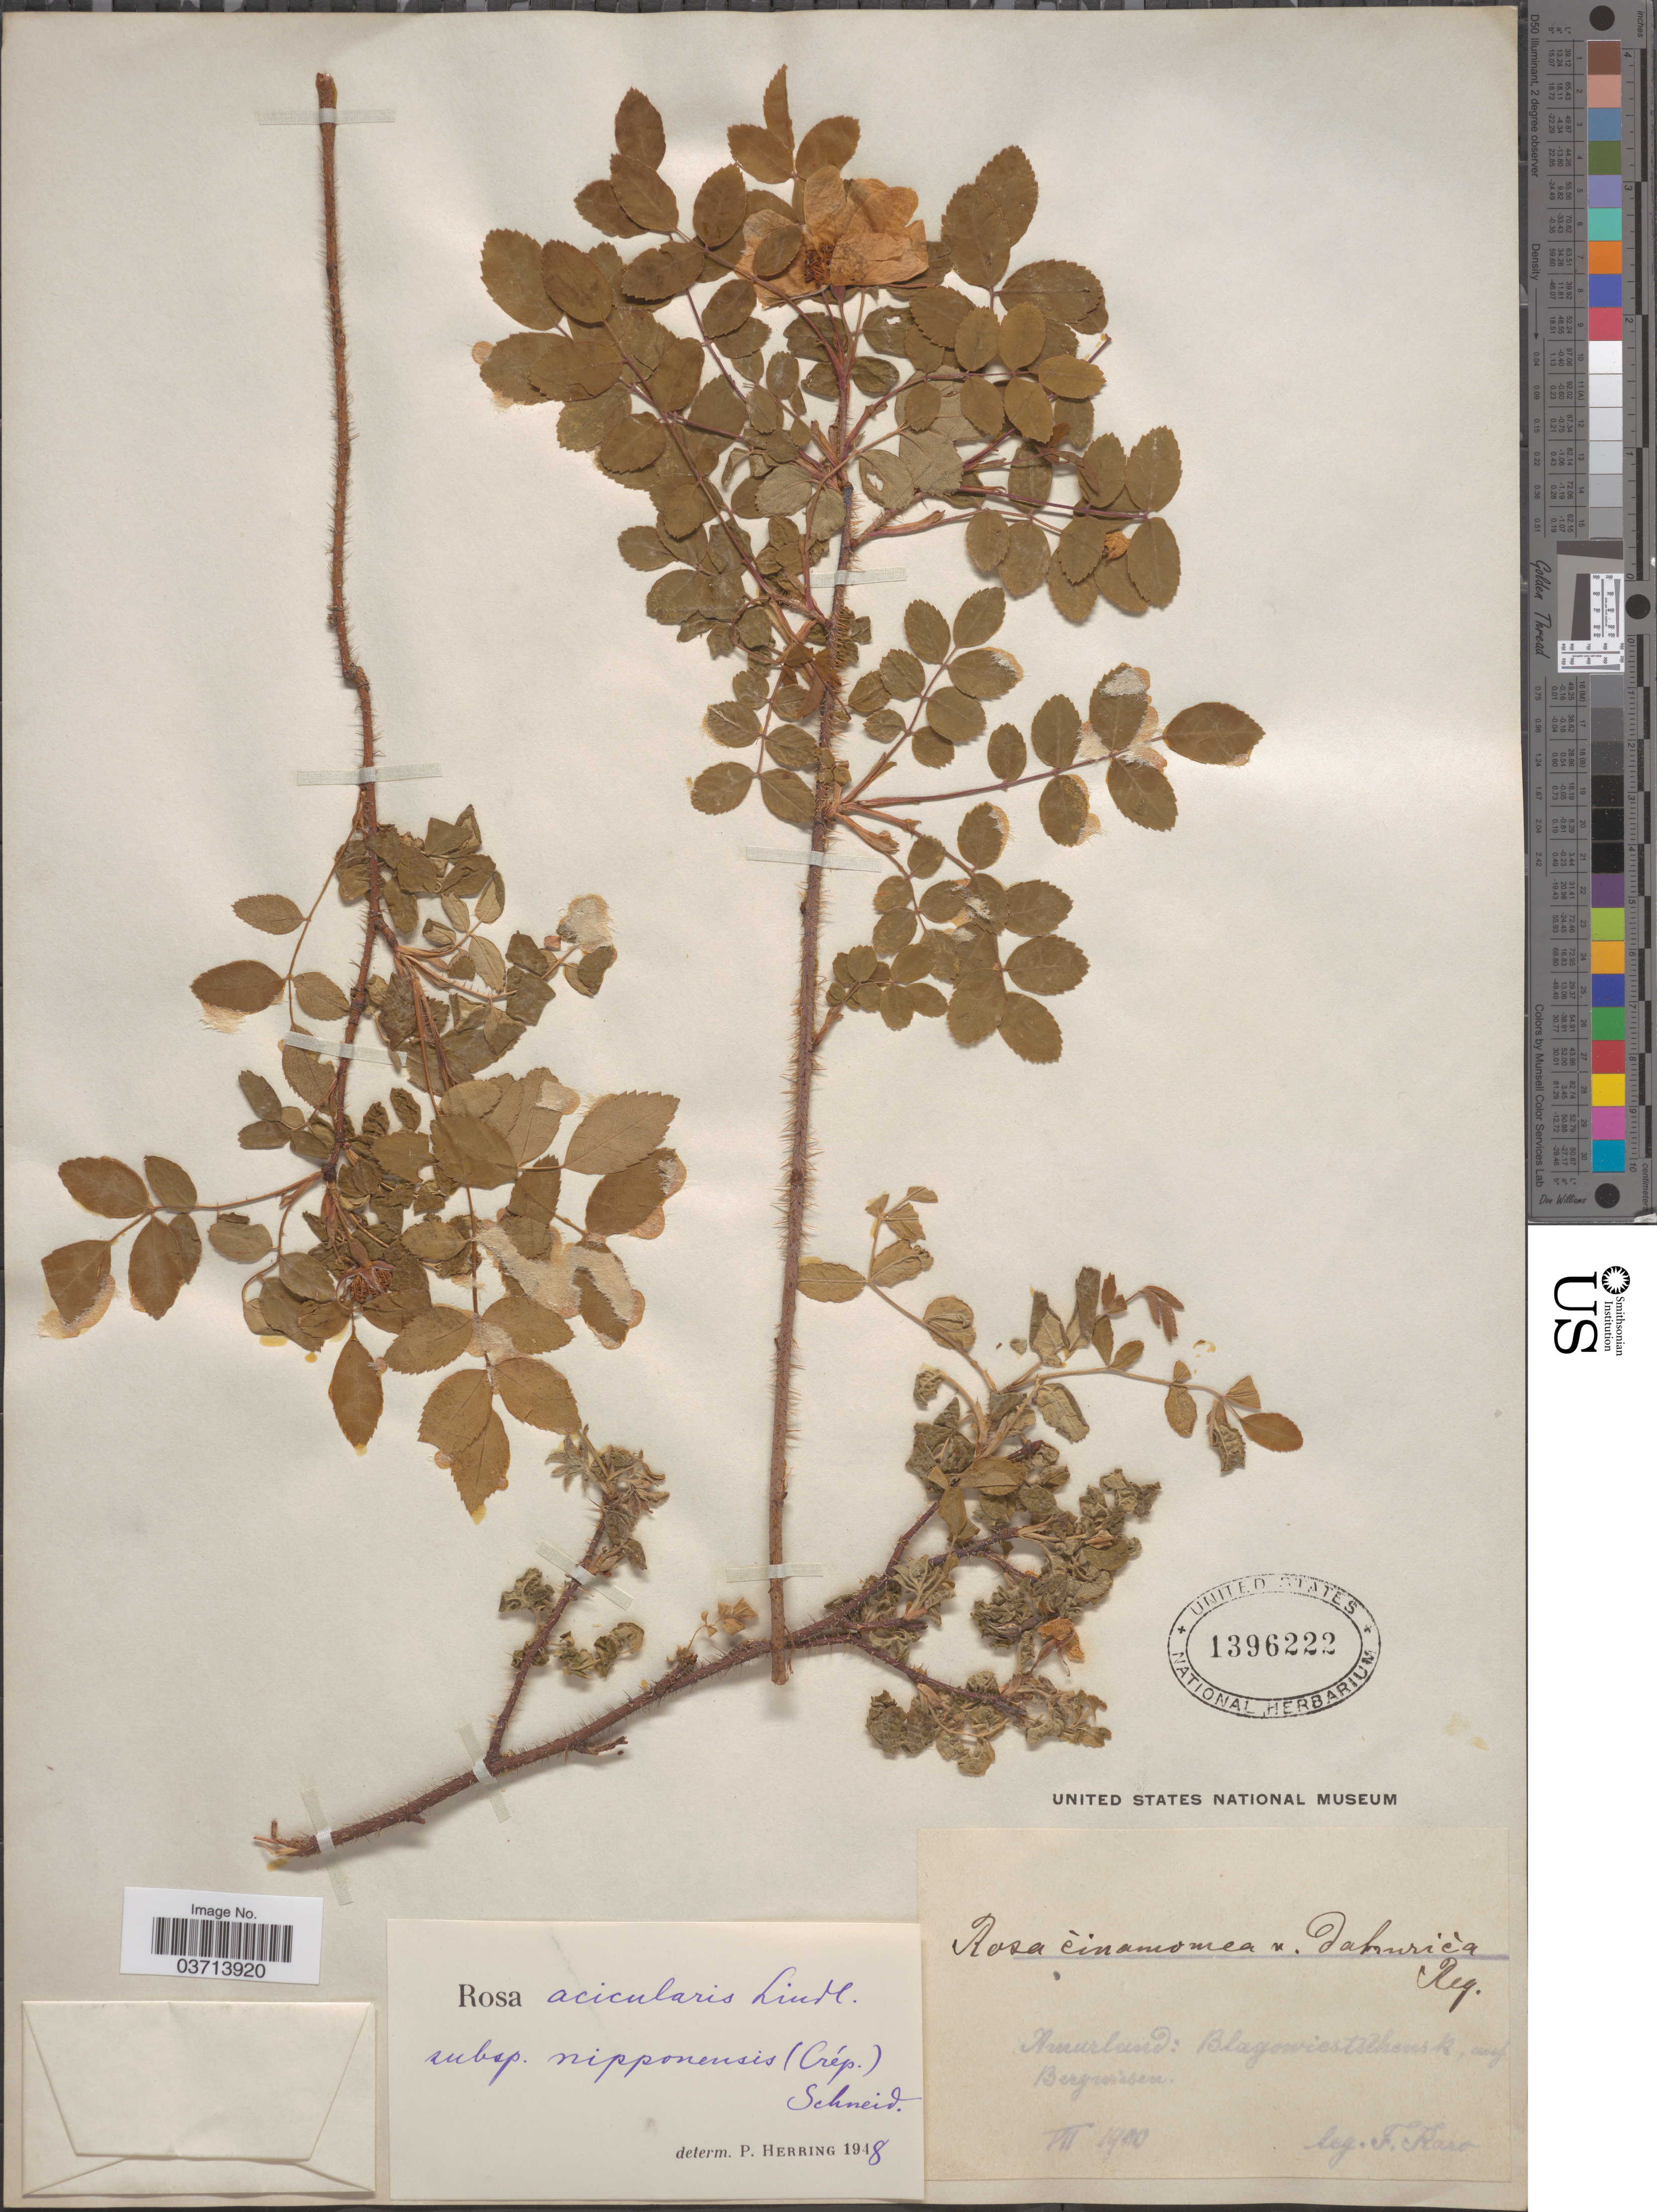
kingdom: Plantae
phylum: Tracheophyta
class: Magnoliopsida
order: Rosales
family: Rosaceae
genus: Rosa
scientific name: Rosa nipponensis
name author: Crép.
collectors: F. Karo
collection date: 1950-07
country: Russian Federation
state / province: Amur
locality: Amurland: Blagowiestschensk, auf Bergwiesen.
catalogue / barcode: US 1396222